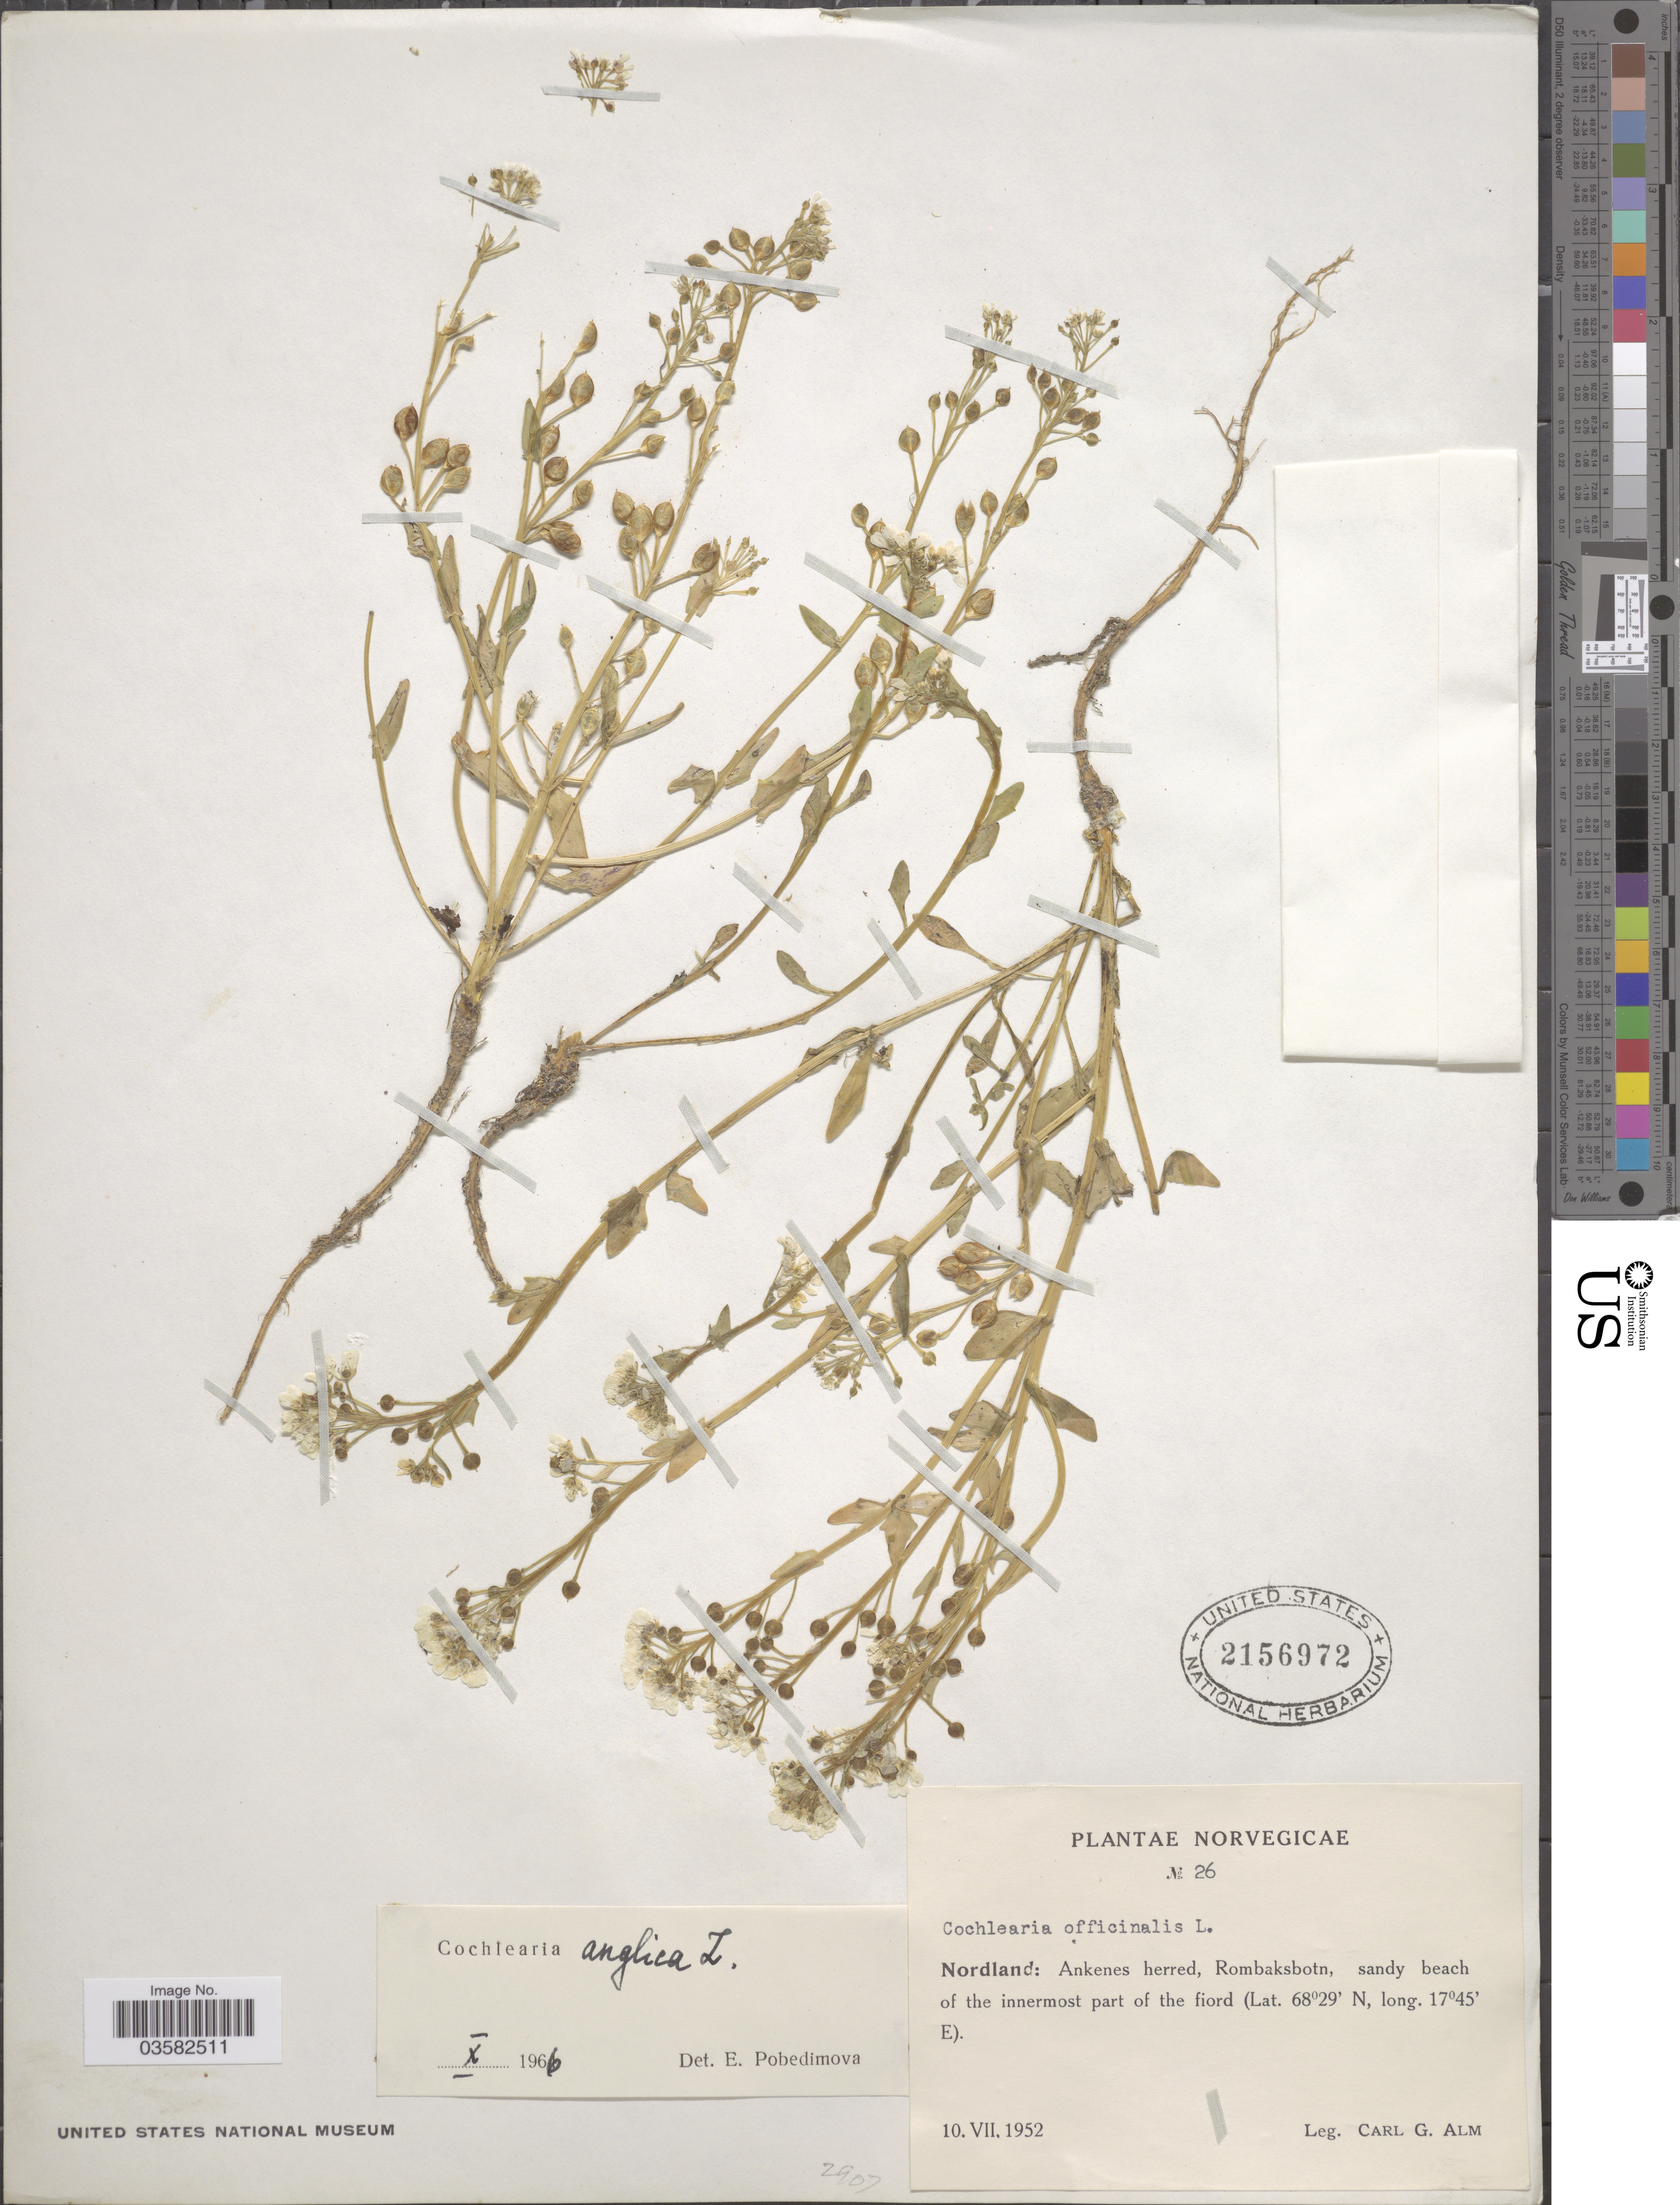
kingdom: Plantae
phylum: Tracheophyta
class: Magnoliopsida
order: Brassicales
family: Brassicaceae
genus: Cochlearia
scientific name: Cochlearia anglica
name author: L.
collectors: C. G. Alm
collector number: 26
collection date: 1952-07-10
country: Norway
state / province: Nordland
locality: Norvegicae. Ankenes herred, Rombaksbotn.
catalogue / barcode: US 2156972